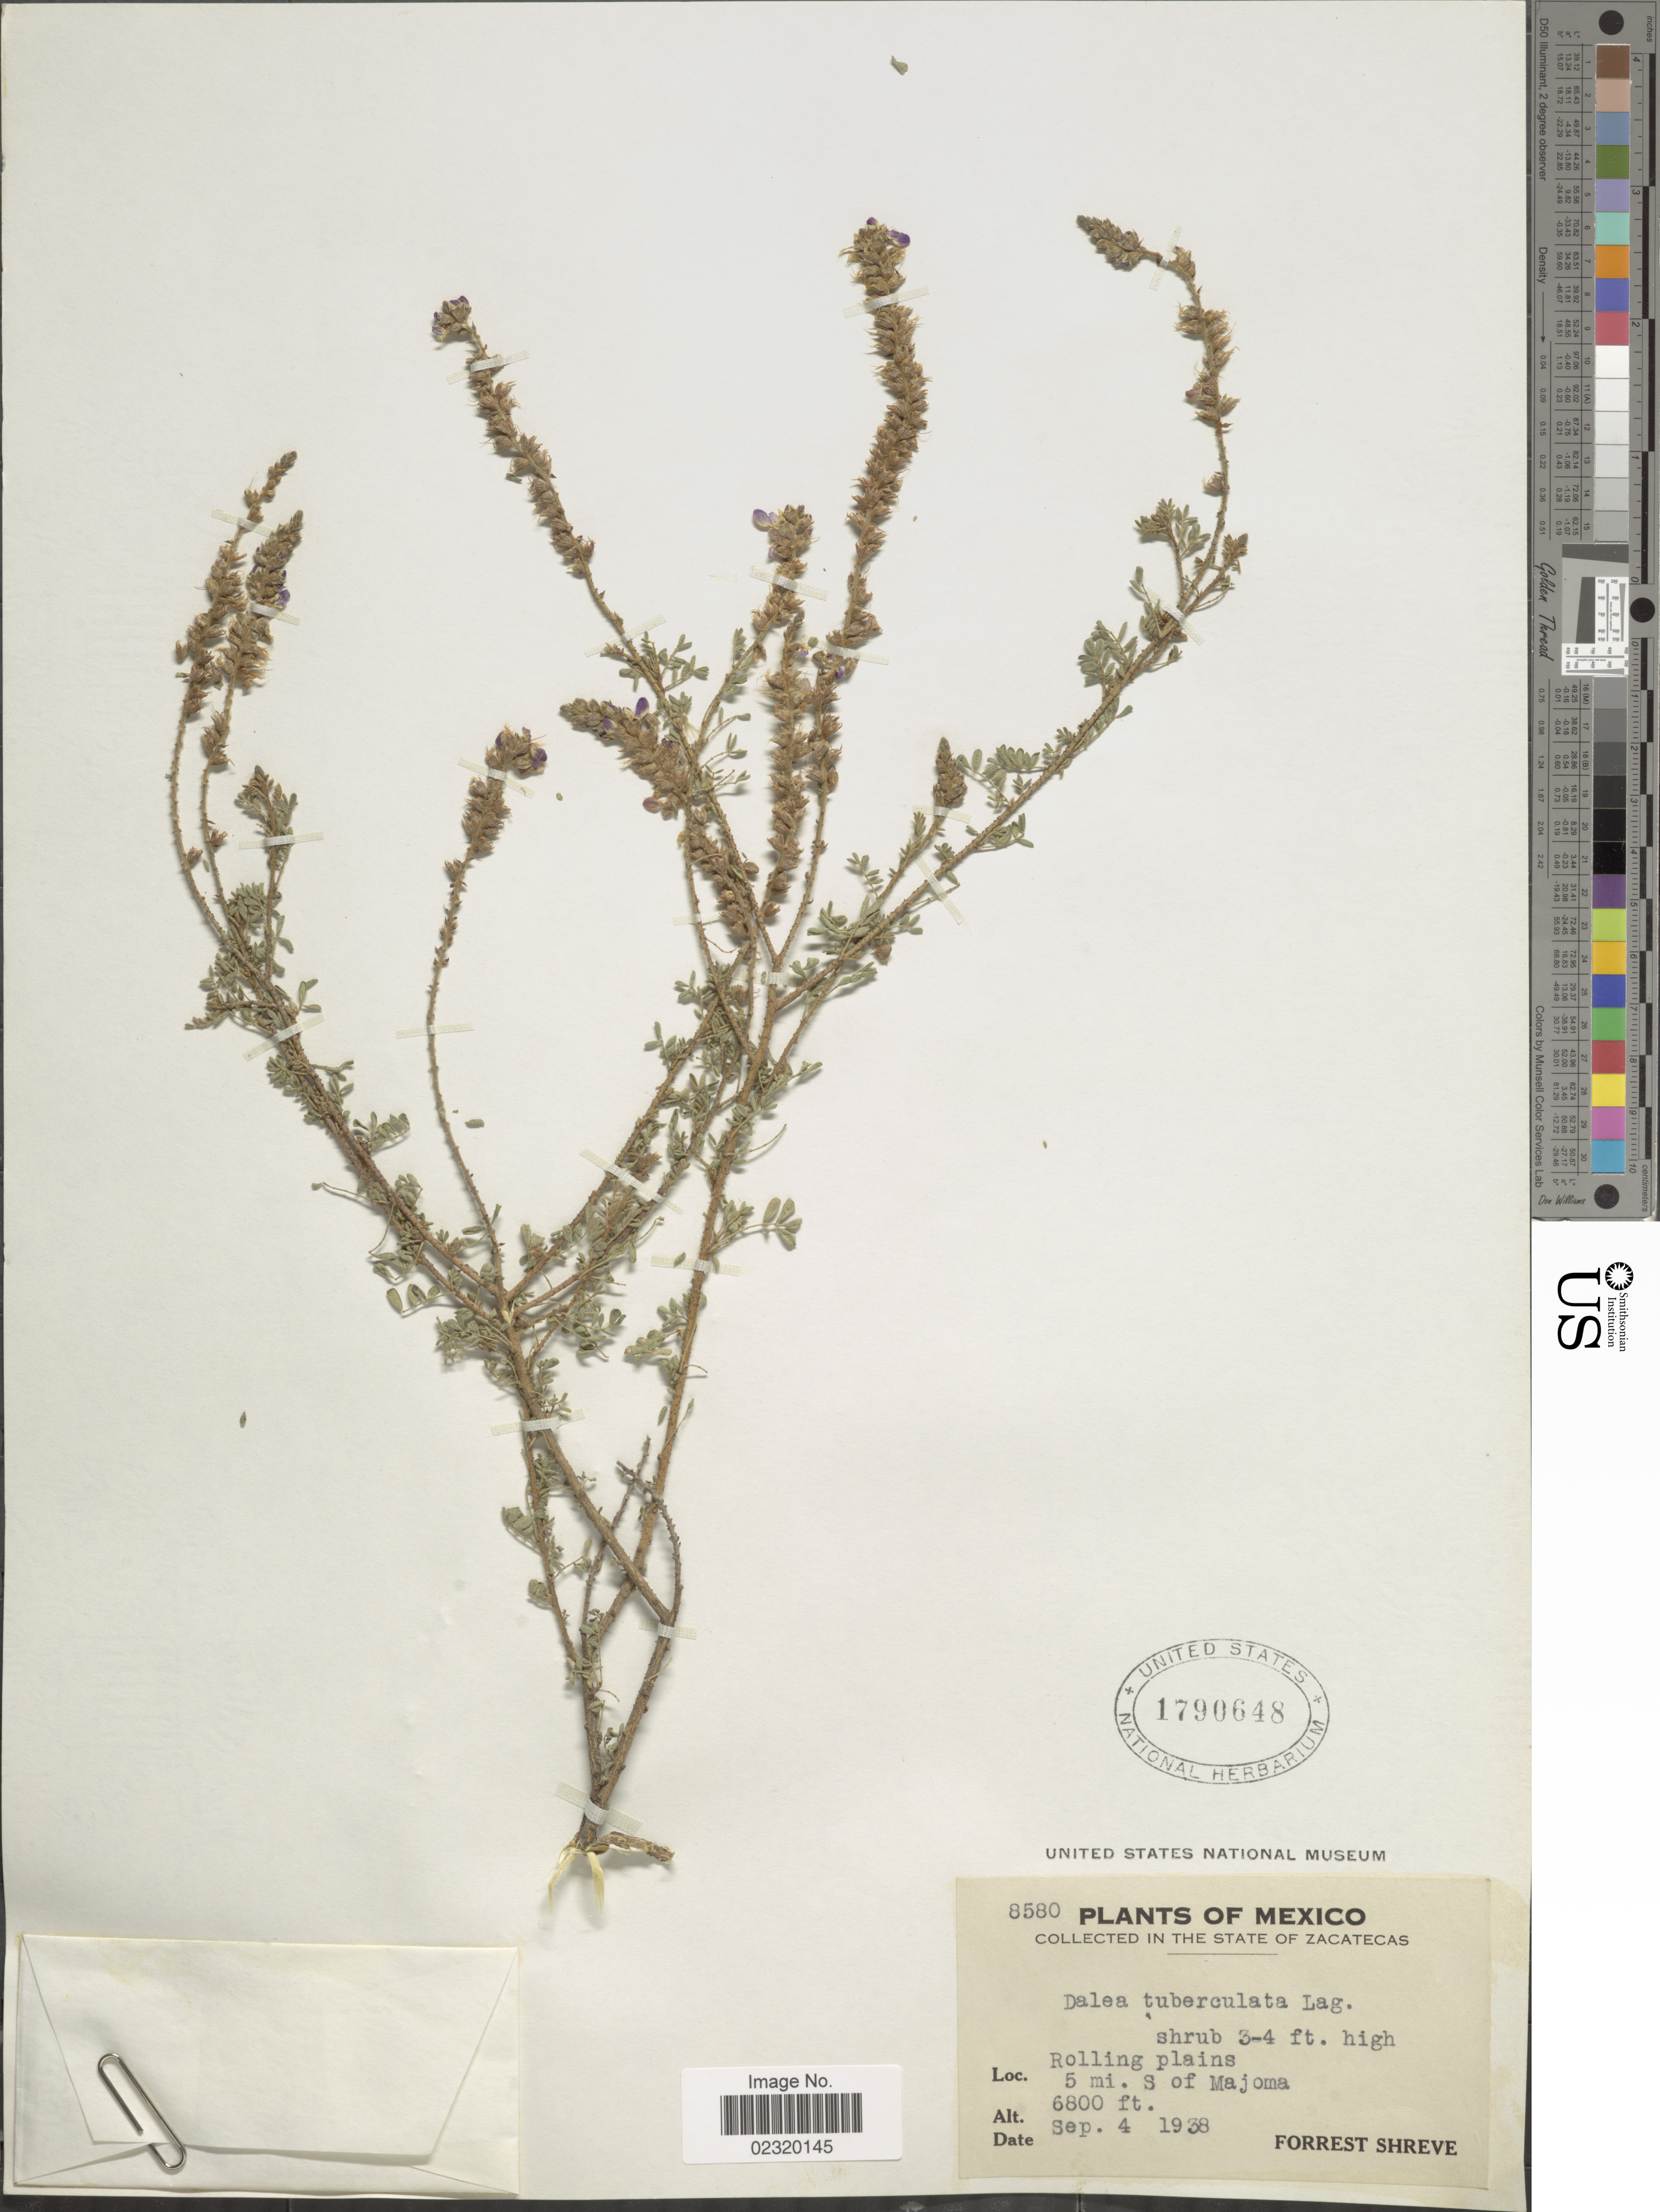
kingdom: Plantae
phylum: Tracheophyta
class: Magnoliopsida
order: Fabales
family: Fabaceae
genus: Dalea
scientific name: Dalea tuberculata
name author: Lag.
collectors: F. Shreve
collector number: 8580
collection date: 1938-09-04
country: Mexico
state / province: Zacatecas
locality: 5 mi. S. of Majoma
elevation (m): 2073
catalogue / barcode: US 1790648